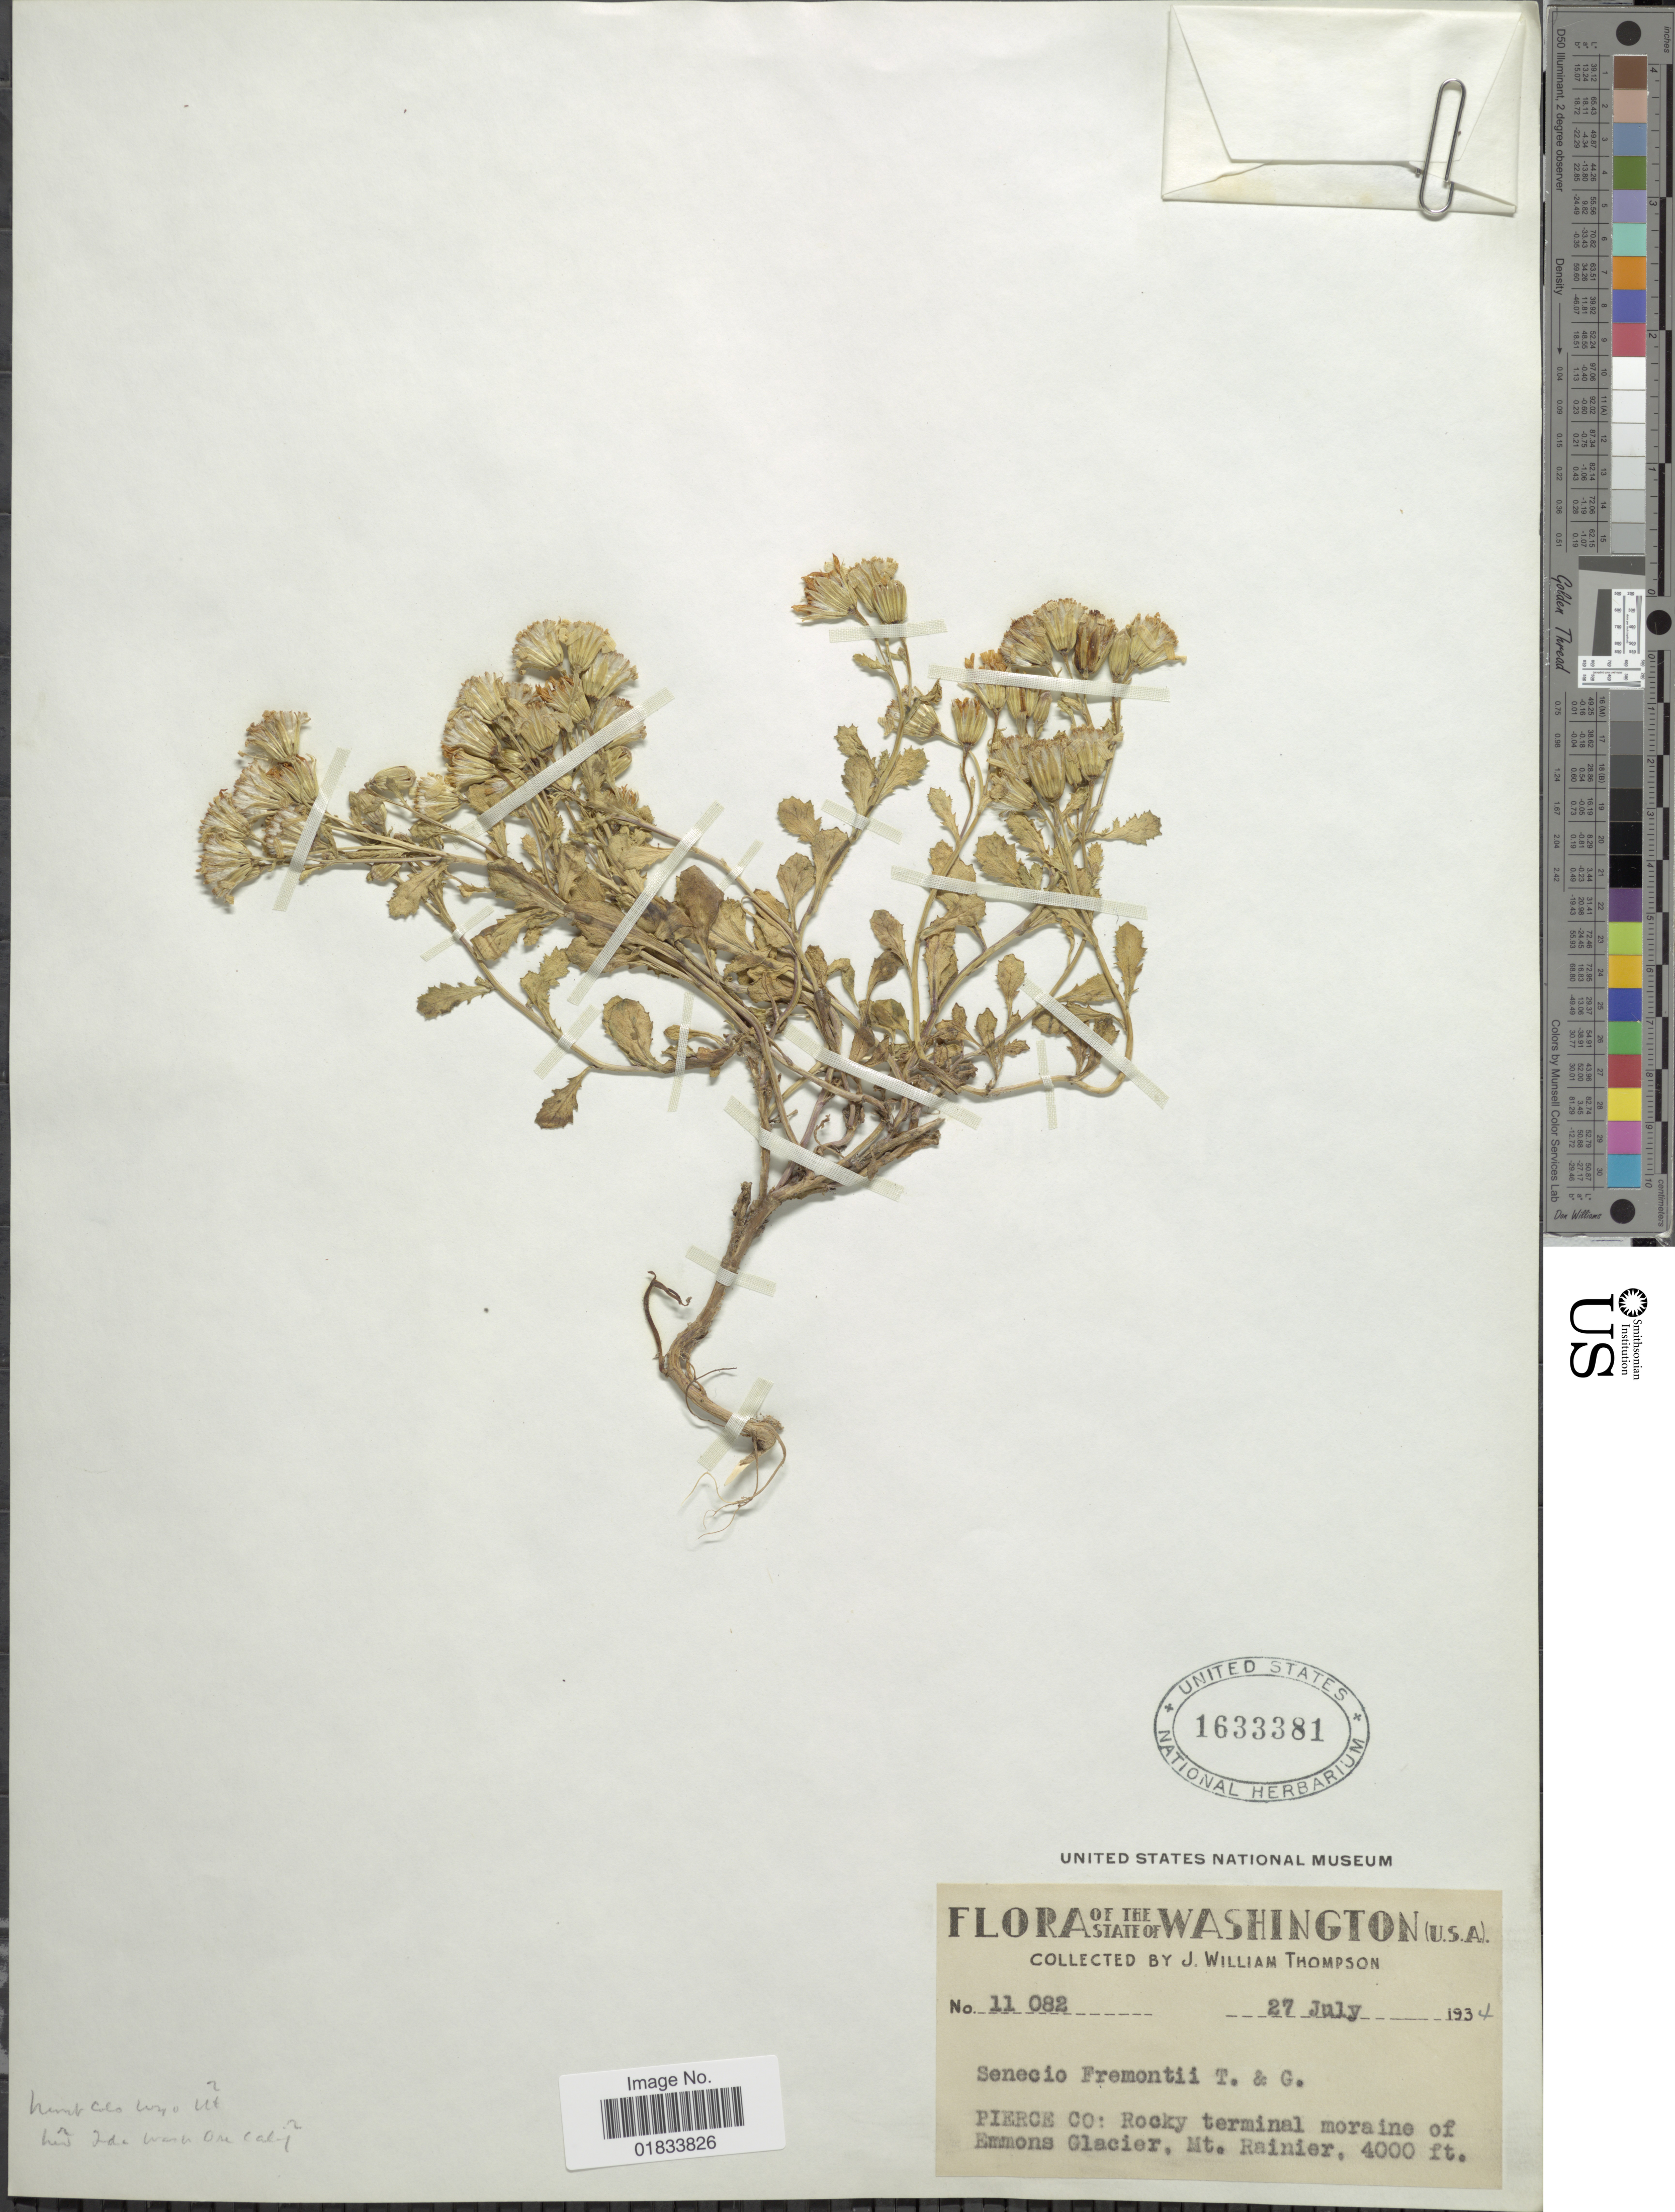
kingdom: Plantae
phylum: Tracheophyta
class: Magnoliopsida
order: Asterales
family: Asteraceae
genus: Senecio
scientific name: Senecio fremontii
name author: Torr. & A. Gray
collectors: J. W. Thompson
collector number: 11082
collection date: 1934-07-27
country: United States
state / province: Washington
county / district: Pierce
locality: Pierce Co: Rocky terminal moraine of Emmons Glacier, Mt. Rainier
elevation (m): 1219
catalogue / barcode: US 1633381